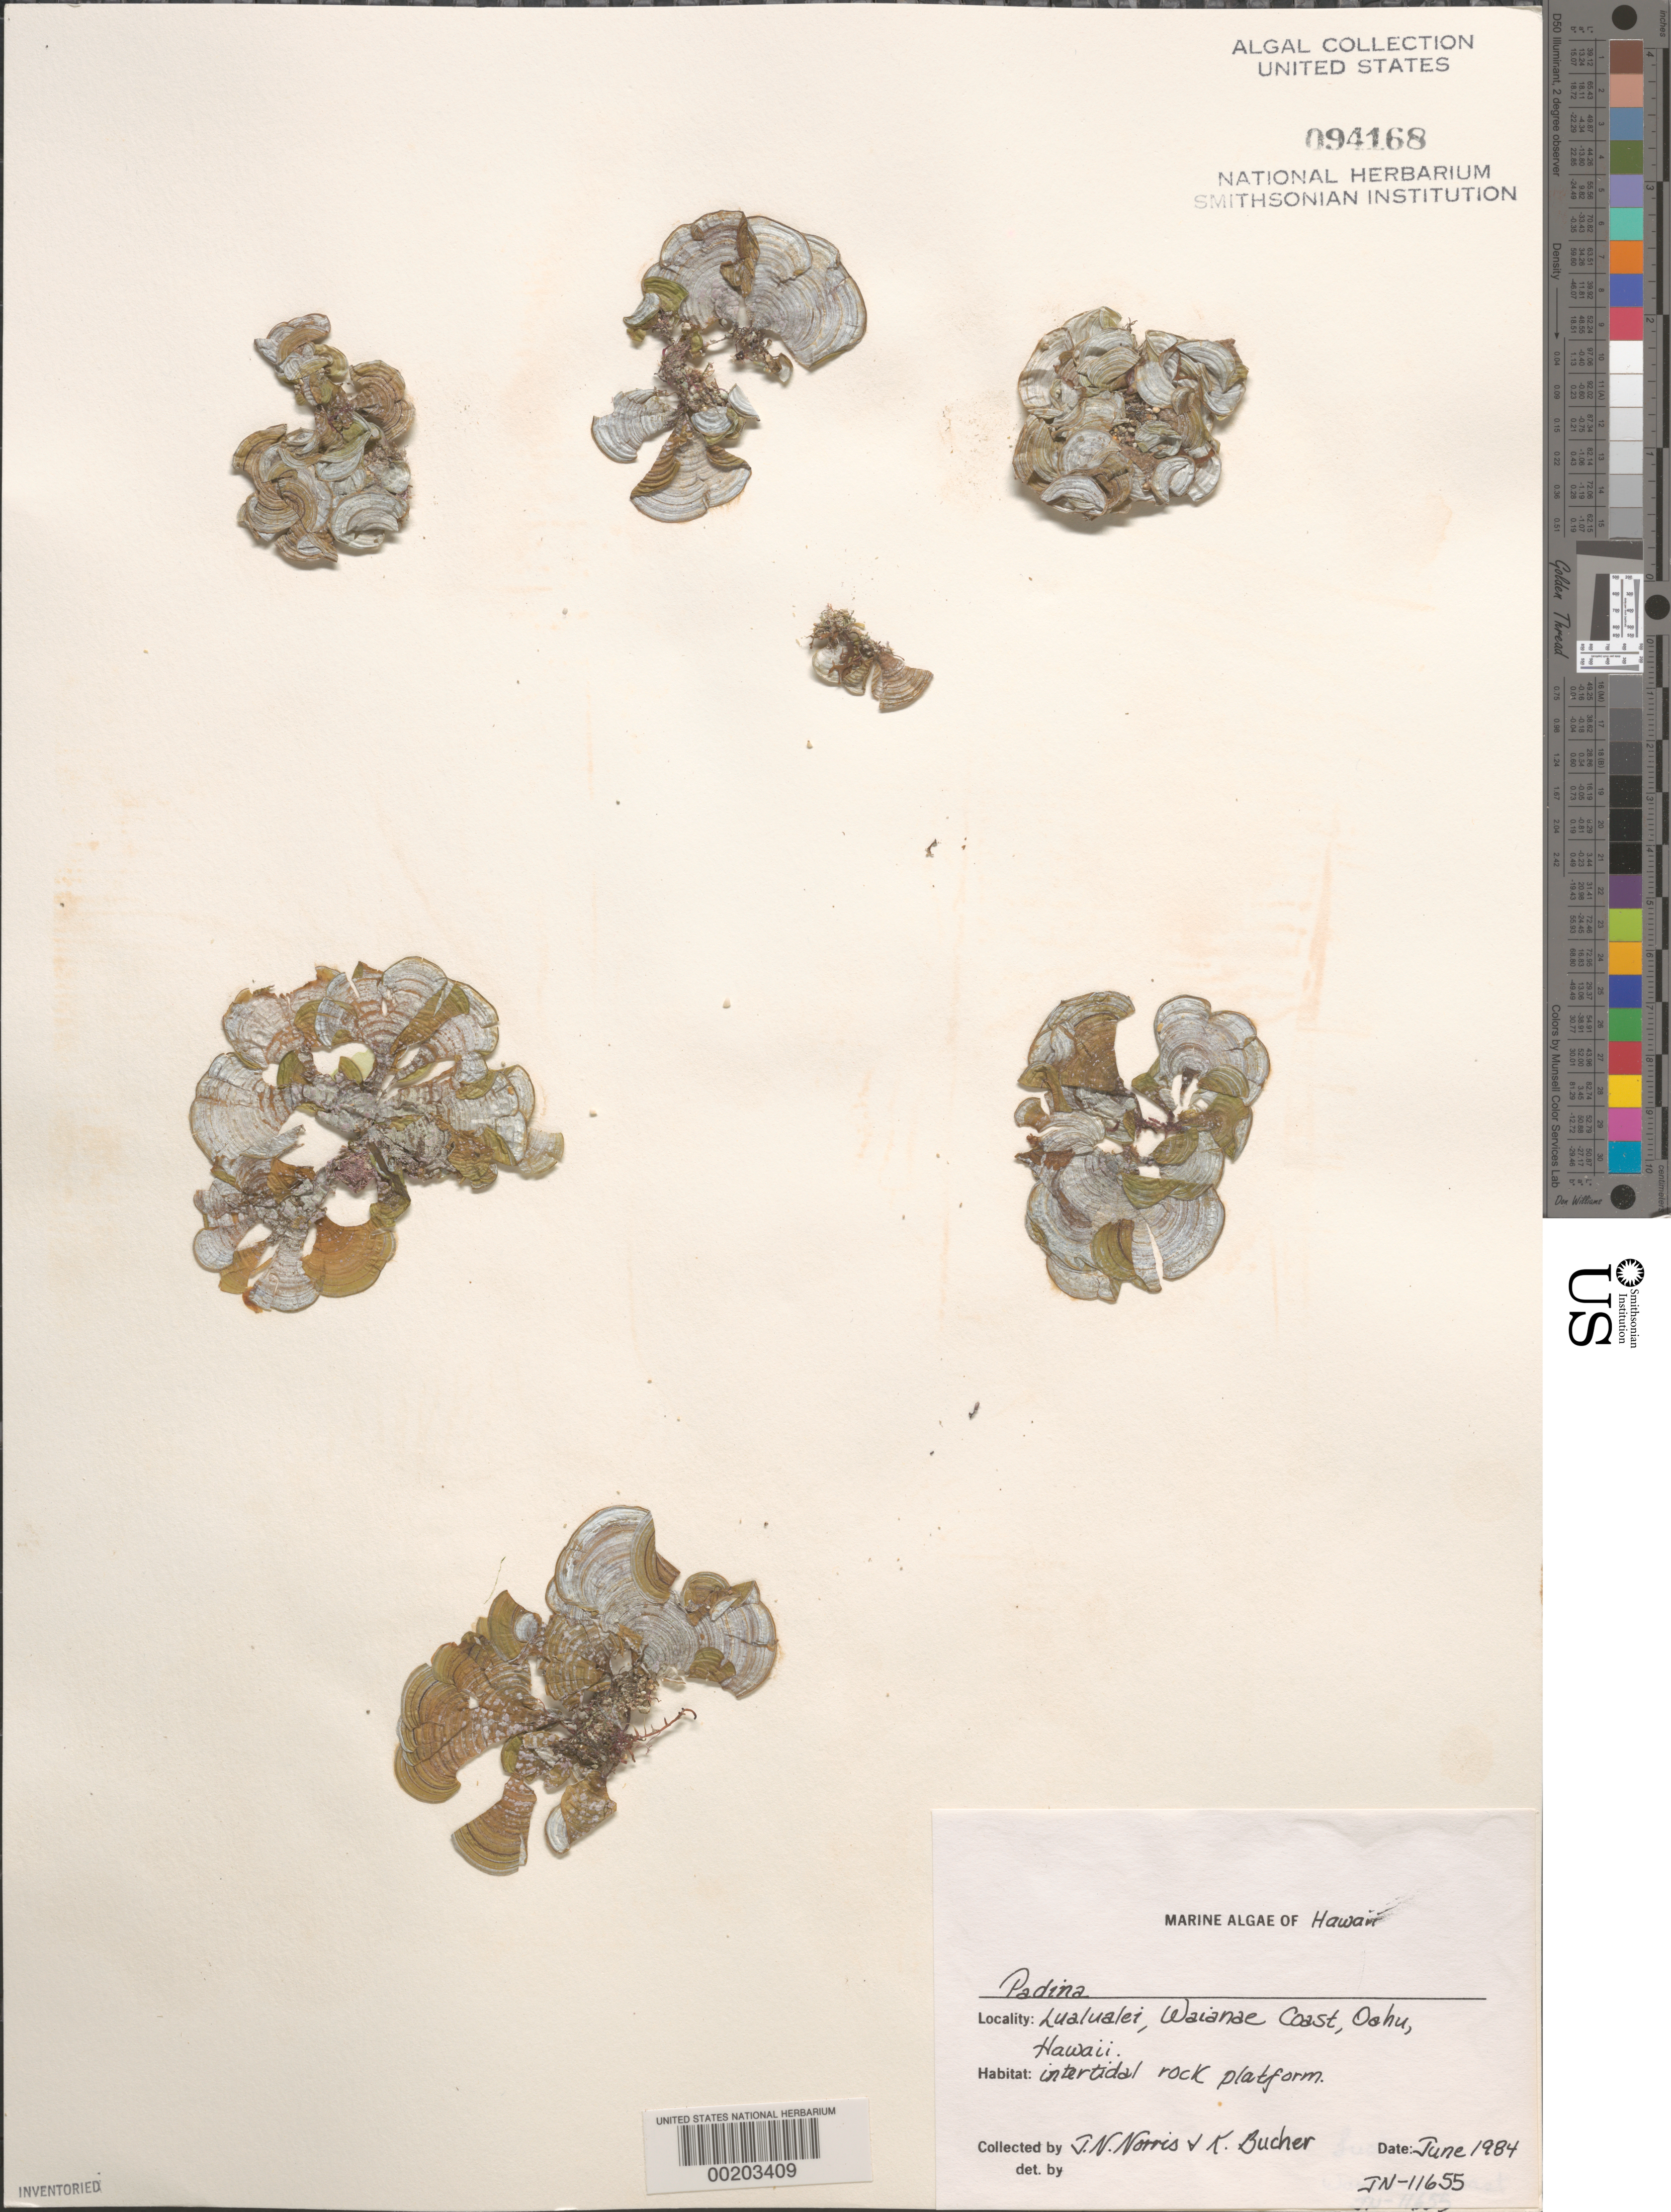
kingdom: Chromista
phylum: Ochrophyta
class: Phaeophyceae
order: Dictyotales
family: Dictyotaceae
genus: Padina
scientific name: Padina sp.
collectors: J. N. Norris & K. E. Bucher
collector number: JN-11655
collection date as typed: Jun 1984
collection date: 1984-06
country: United States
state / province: Hawaii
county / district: Honolulu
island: Oahu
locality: Waianae coast, Lualualei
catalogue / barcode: US 94168